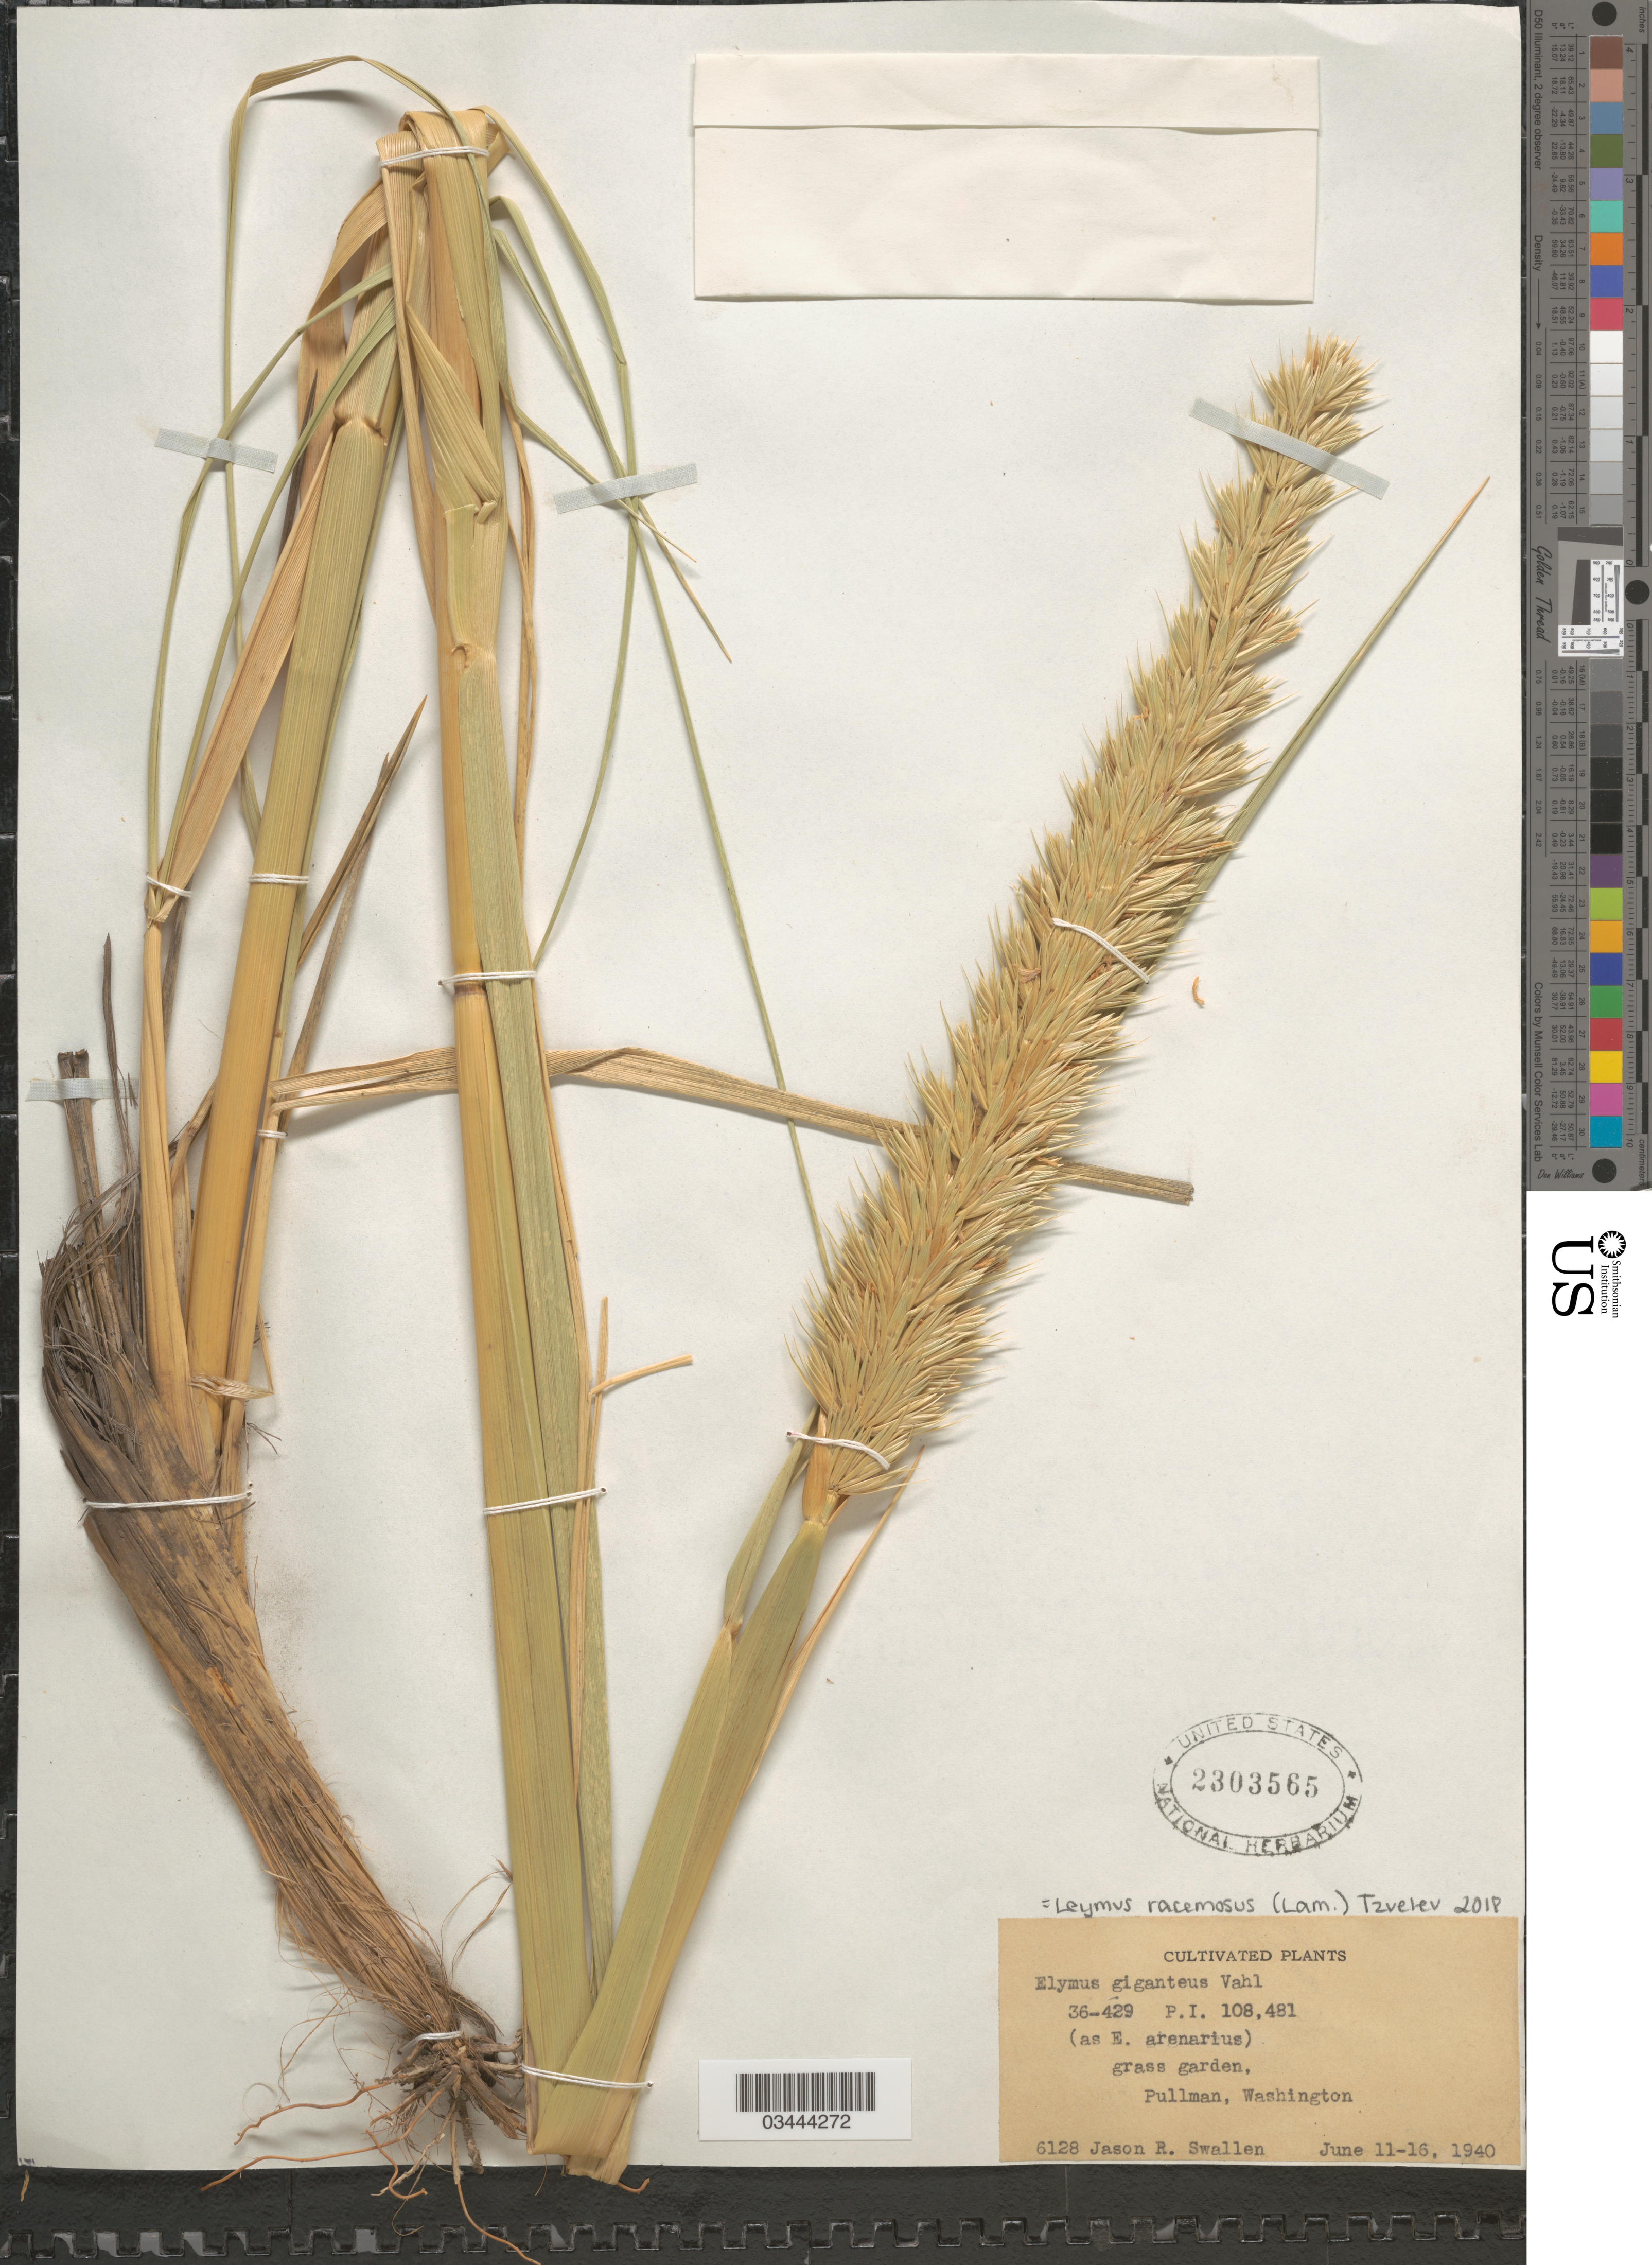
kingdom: Plantae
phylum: Tracheophyta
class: Liliopsida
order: Poales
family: Poaceae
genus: Leymus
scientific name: Leymus racemosus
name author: (Lam.) Tzvelev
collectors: J. R. Swallen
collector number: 6128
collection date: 1940-06-11/1940-06-16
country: United States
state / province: Washington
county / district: Whitman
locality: Grass garden, Pullman.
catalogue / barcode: US 2303565